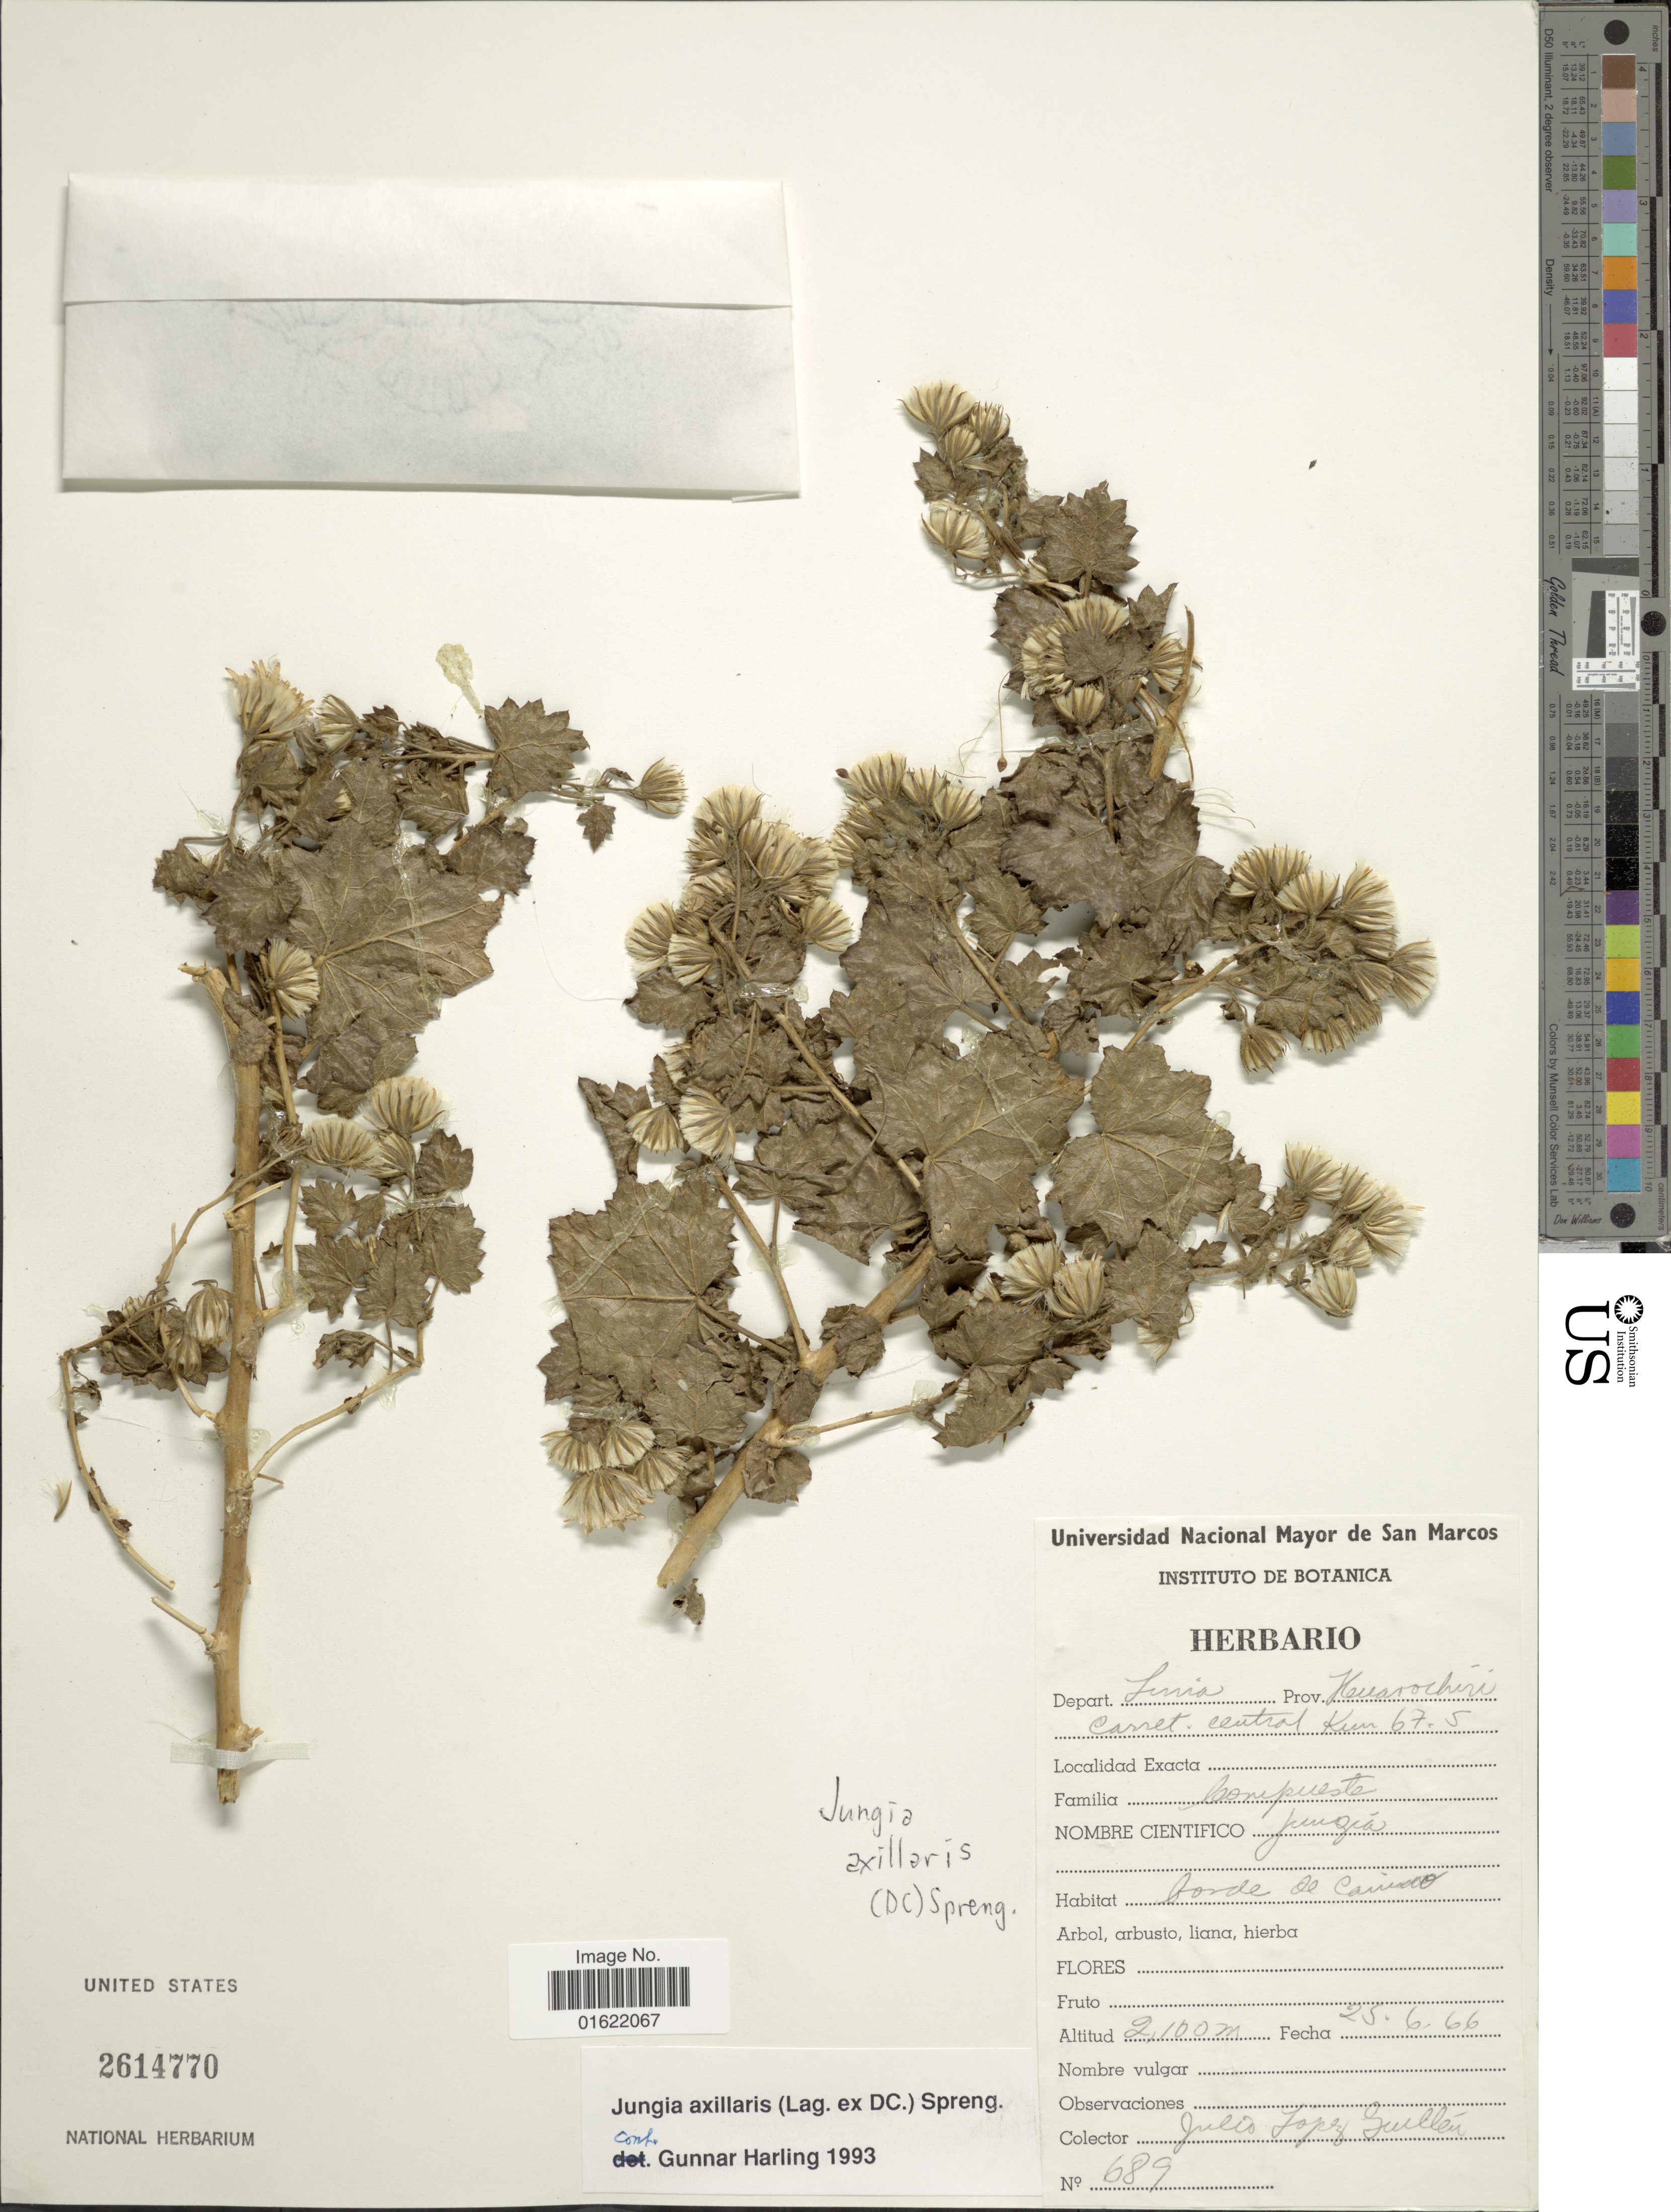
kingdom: Plantae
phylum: Tracheophyta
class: Magnoliopsida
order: Asterales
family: Asteraceae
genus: Jungia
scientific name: Jungia axillaris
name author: (Lag. ex DC.) Spreng.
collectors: J. Lopez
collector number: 689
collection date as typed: Transcribed d/m/y: 25/6/66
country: Peru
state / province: Lima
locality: Carret. central Km 67.5, Prov. Huarochirí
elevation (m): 2100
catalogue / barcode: US 2614770